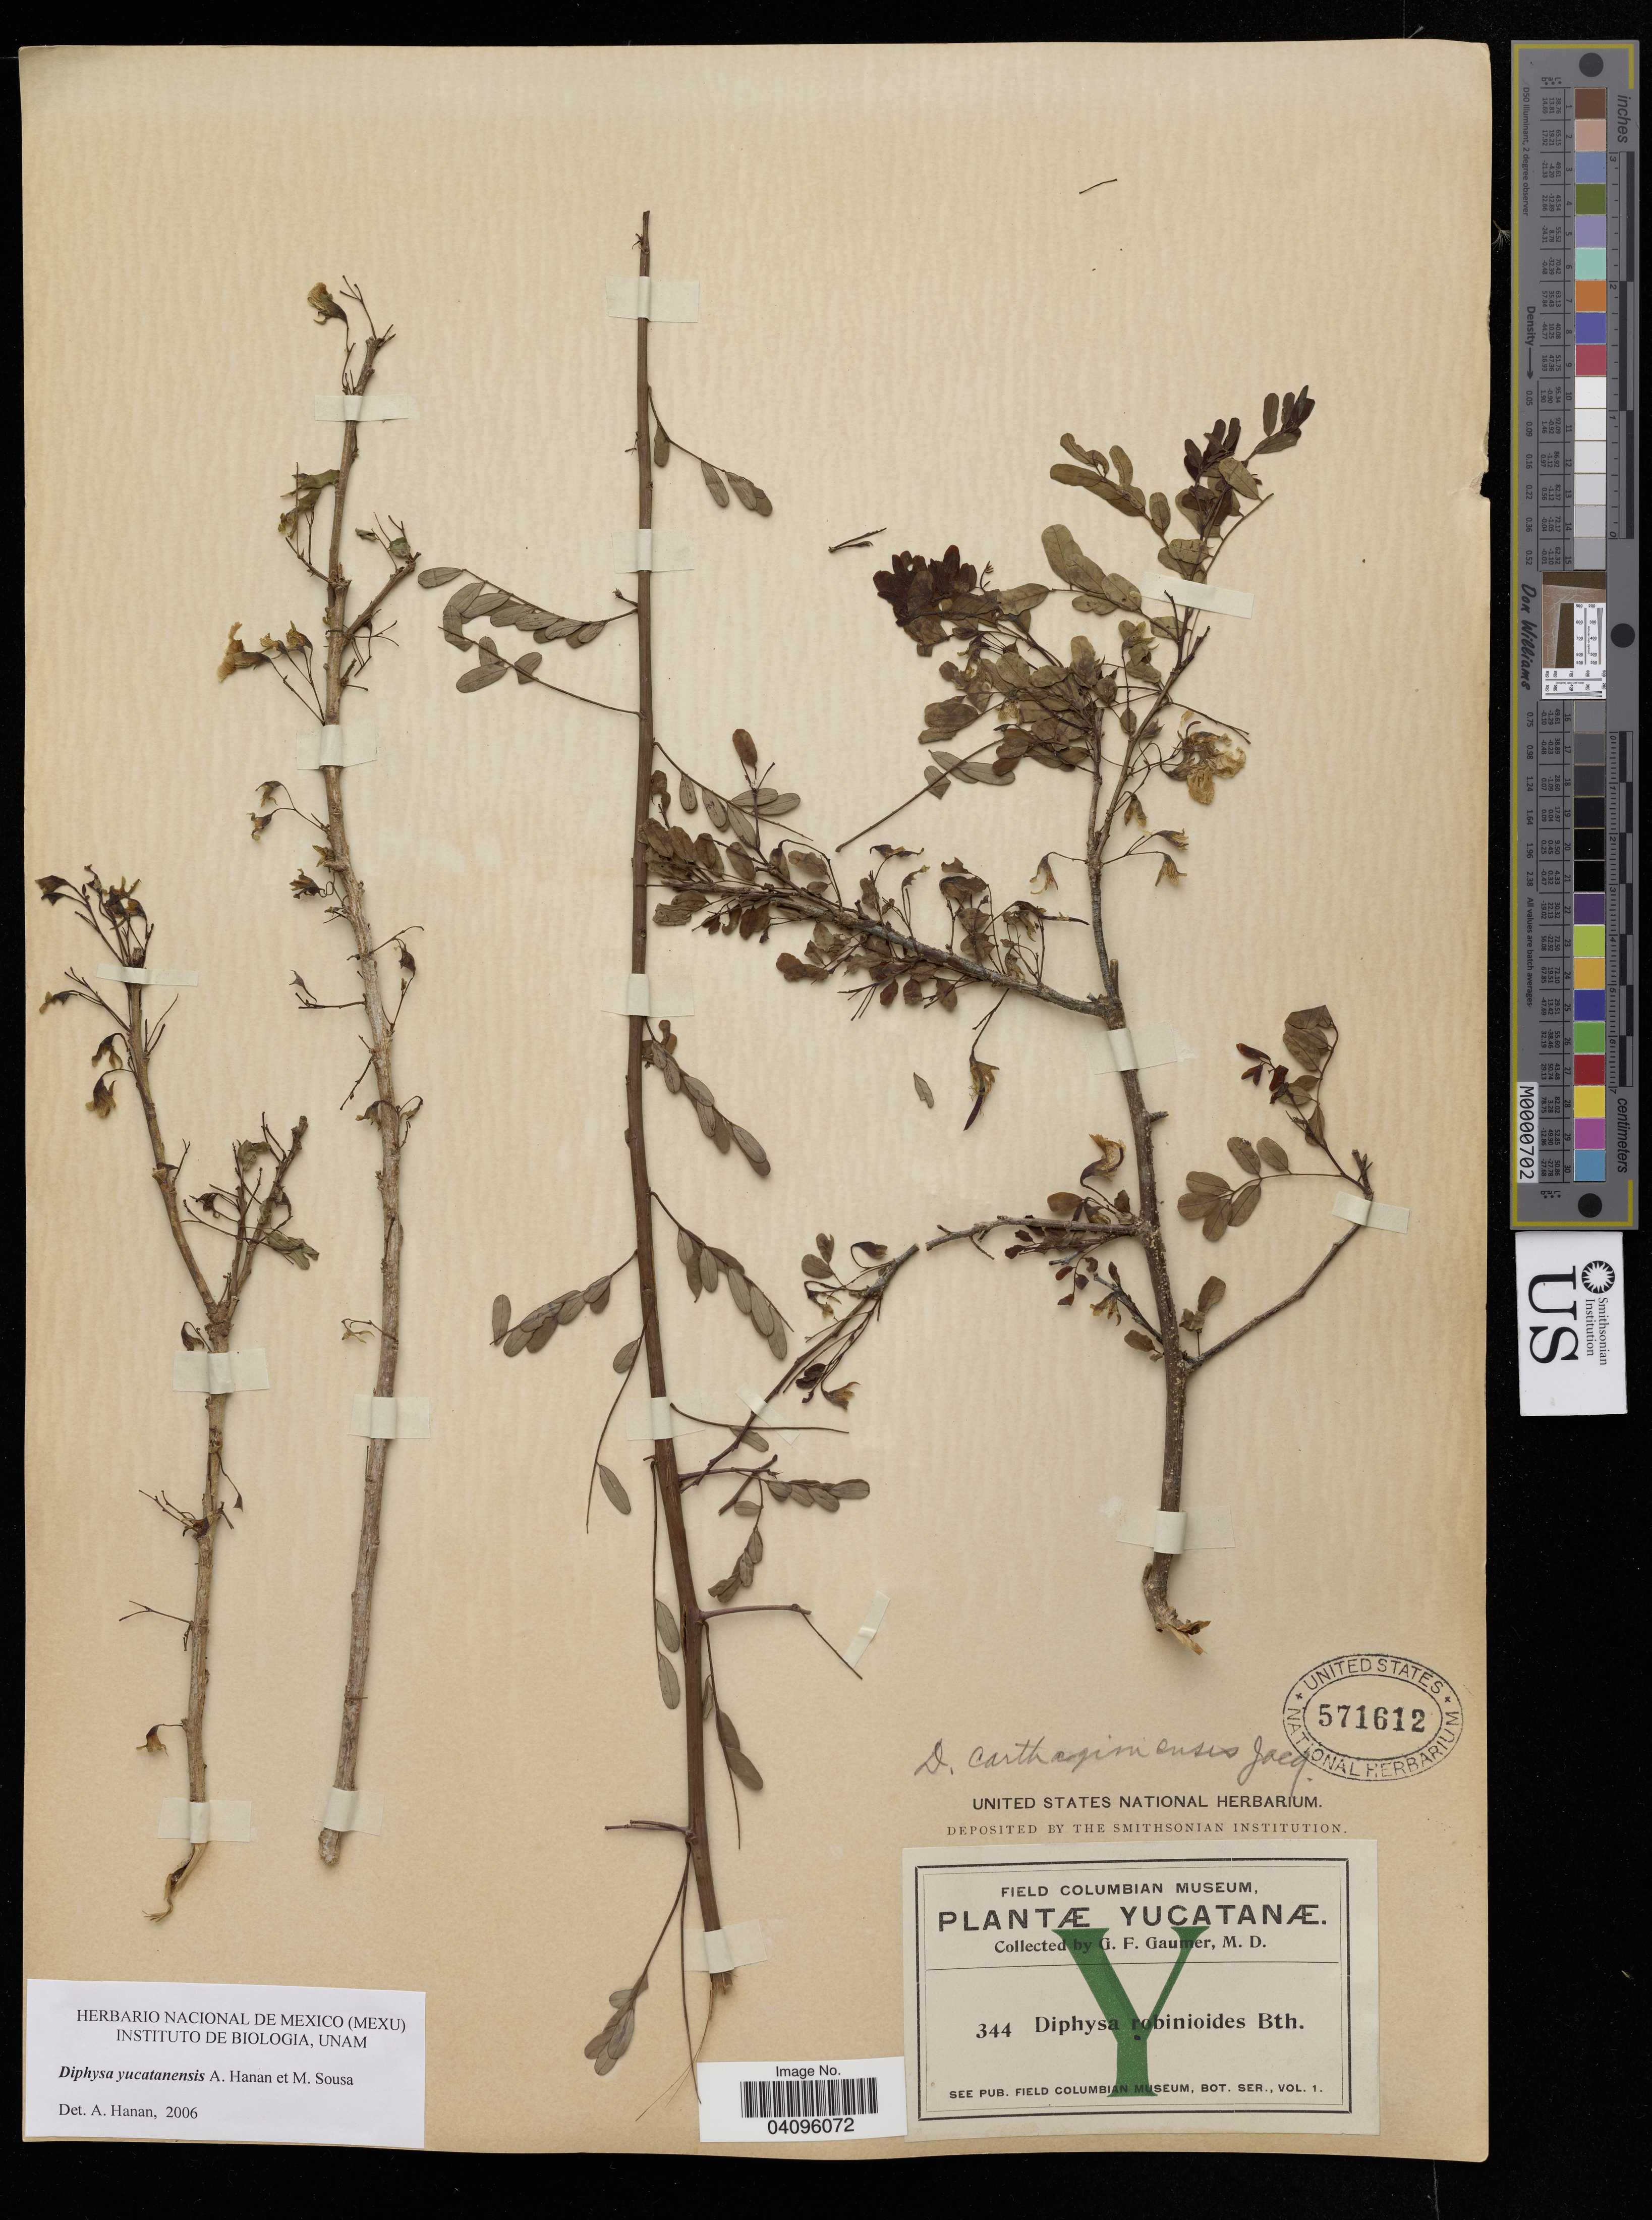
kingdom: Plantae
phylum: Tracheophyta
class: Magnoliopsida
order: Fabales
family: Fabaceae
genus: Diphysa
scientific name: Diphysa yucatanensis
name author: Hanan-Alipi & M. Sousa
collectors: G. Gaumer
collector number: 344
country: Mexico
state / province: Yucatán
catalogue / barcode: US 571612